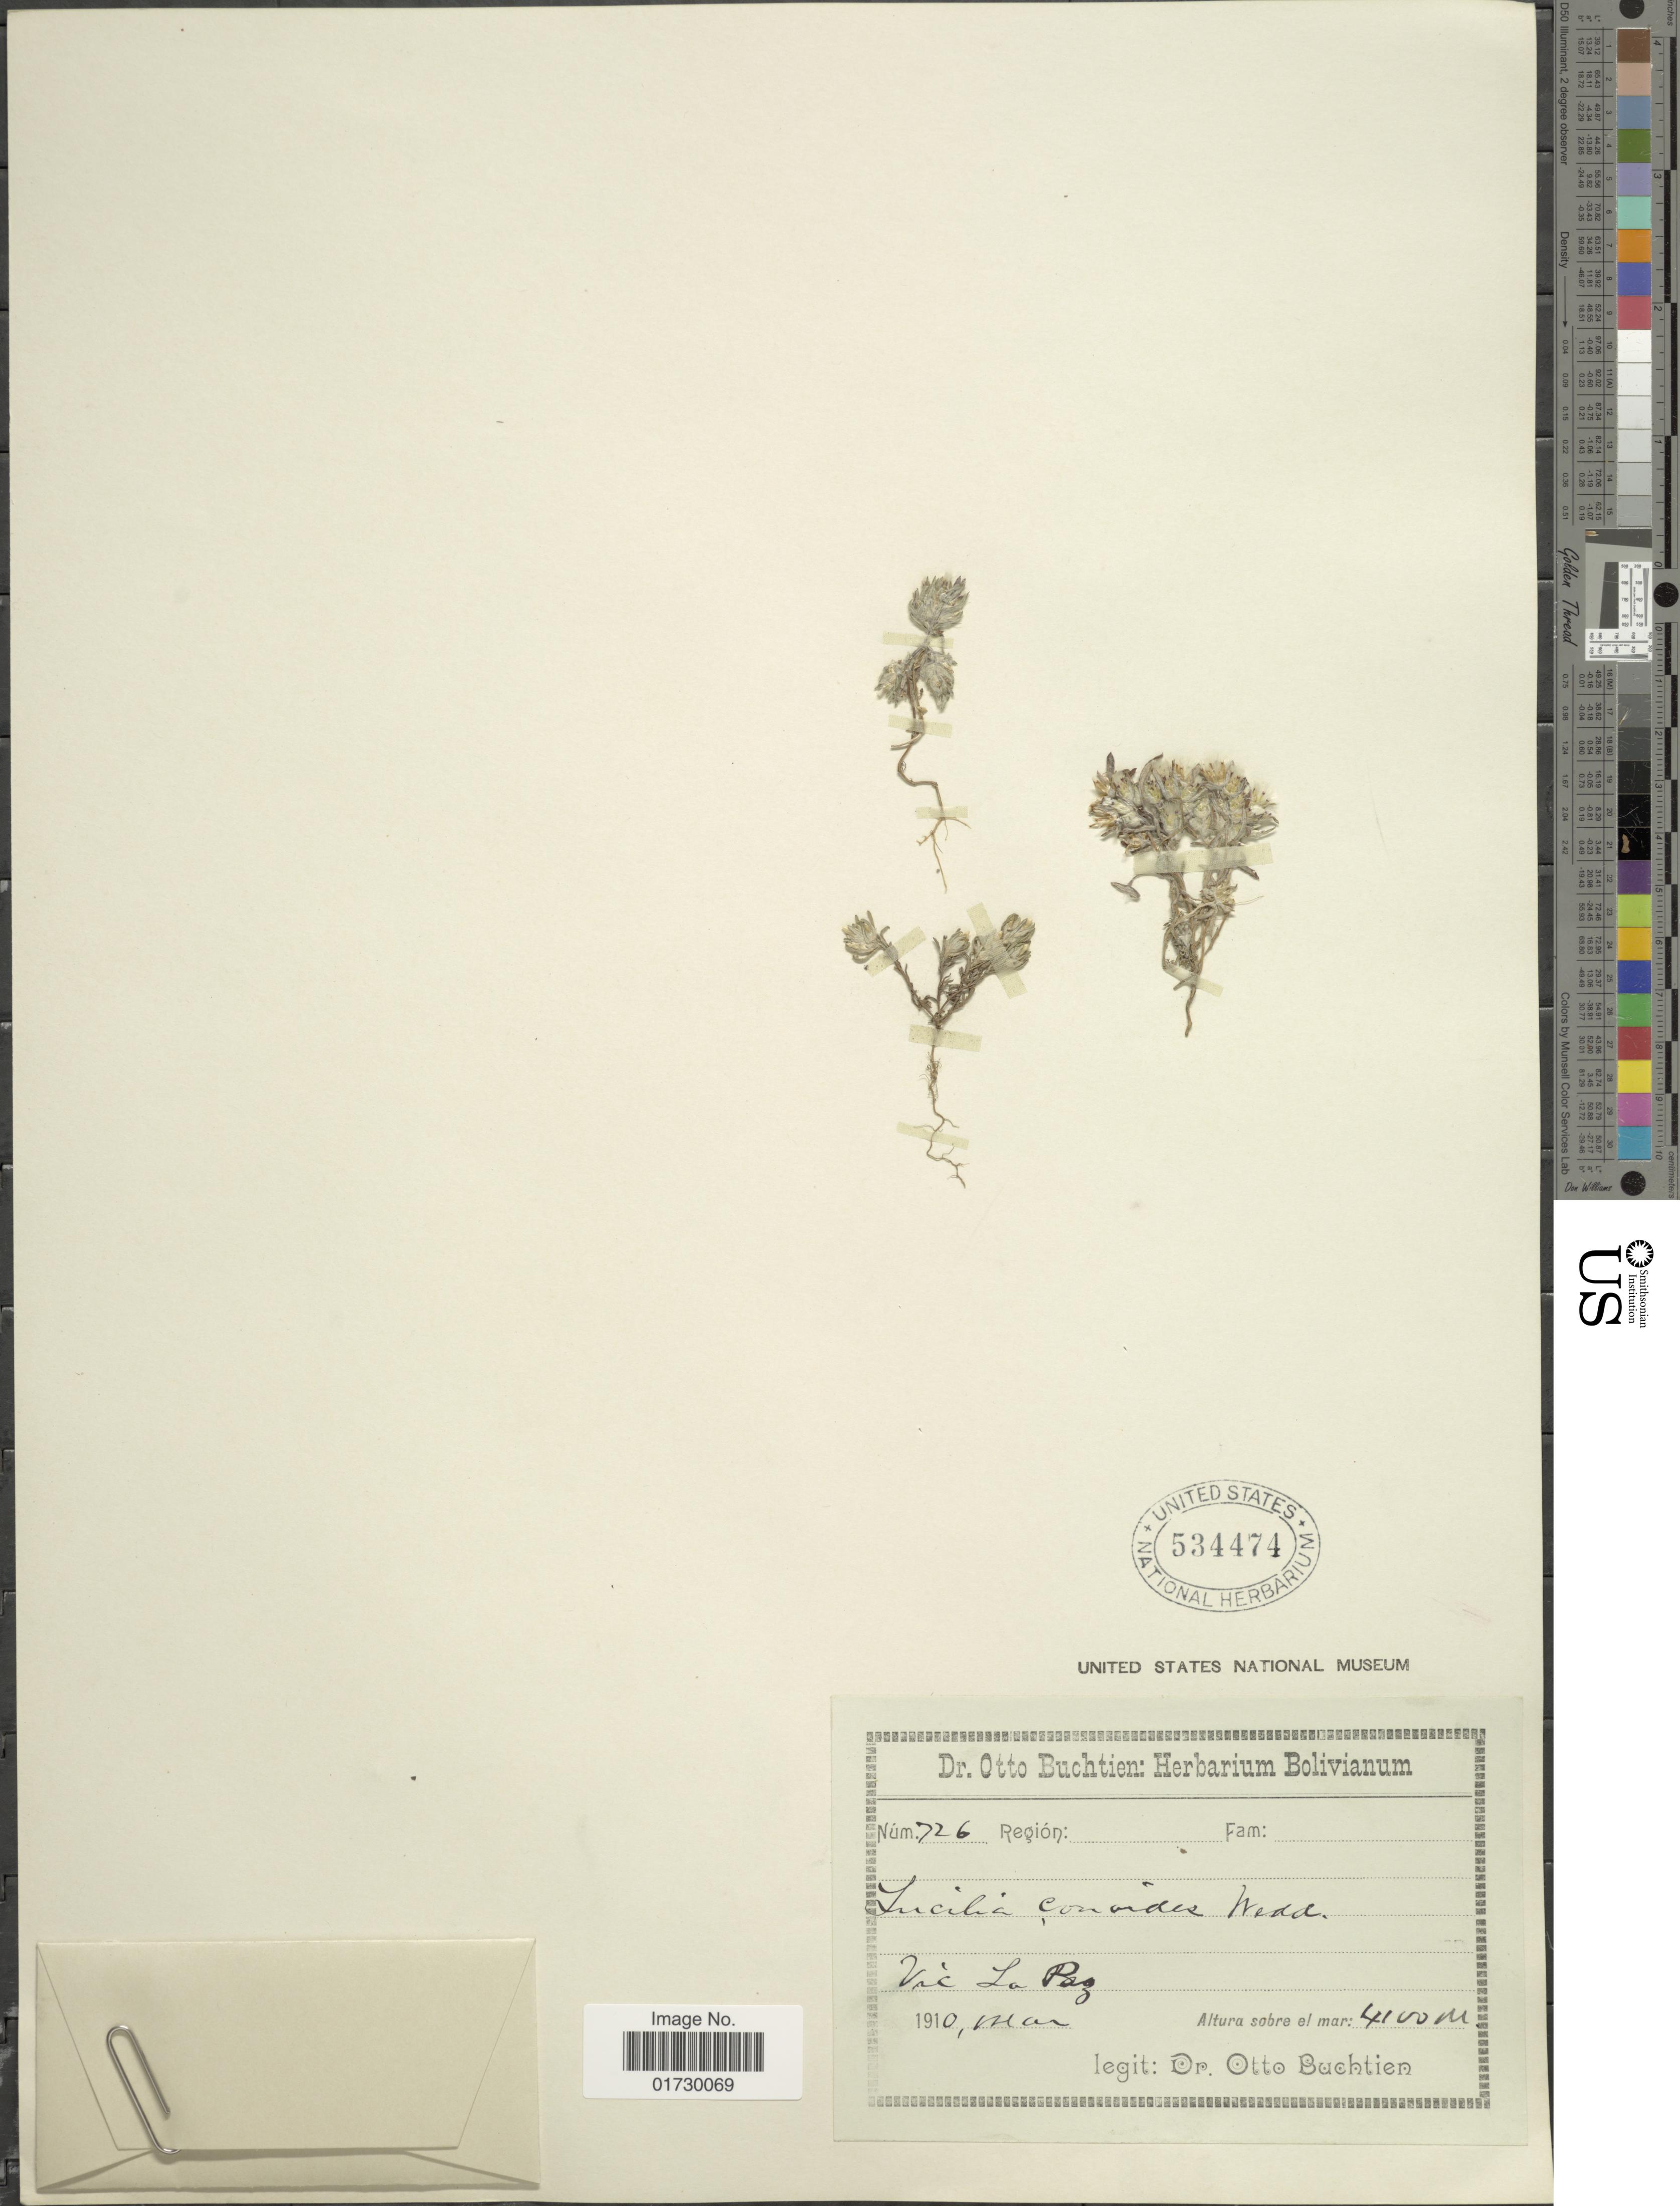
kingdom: Plantae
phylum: Tracheophyta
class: Magnoliopsida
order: Asterales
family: Asteraceae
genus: Chaetanthera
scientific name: Chaetanthera perpusilla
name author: (Wedd.) Anderb. & S.E. Freire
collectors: O. Buchtien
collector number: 726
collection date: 1910-03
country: Bolivia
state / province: La Paz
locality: Vic. La Paz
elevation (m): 4100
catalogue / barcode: US 534474